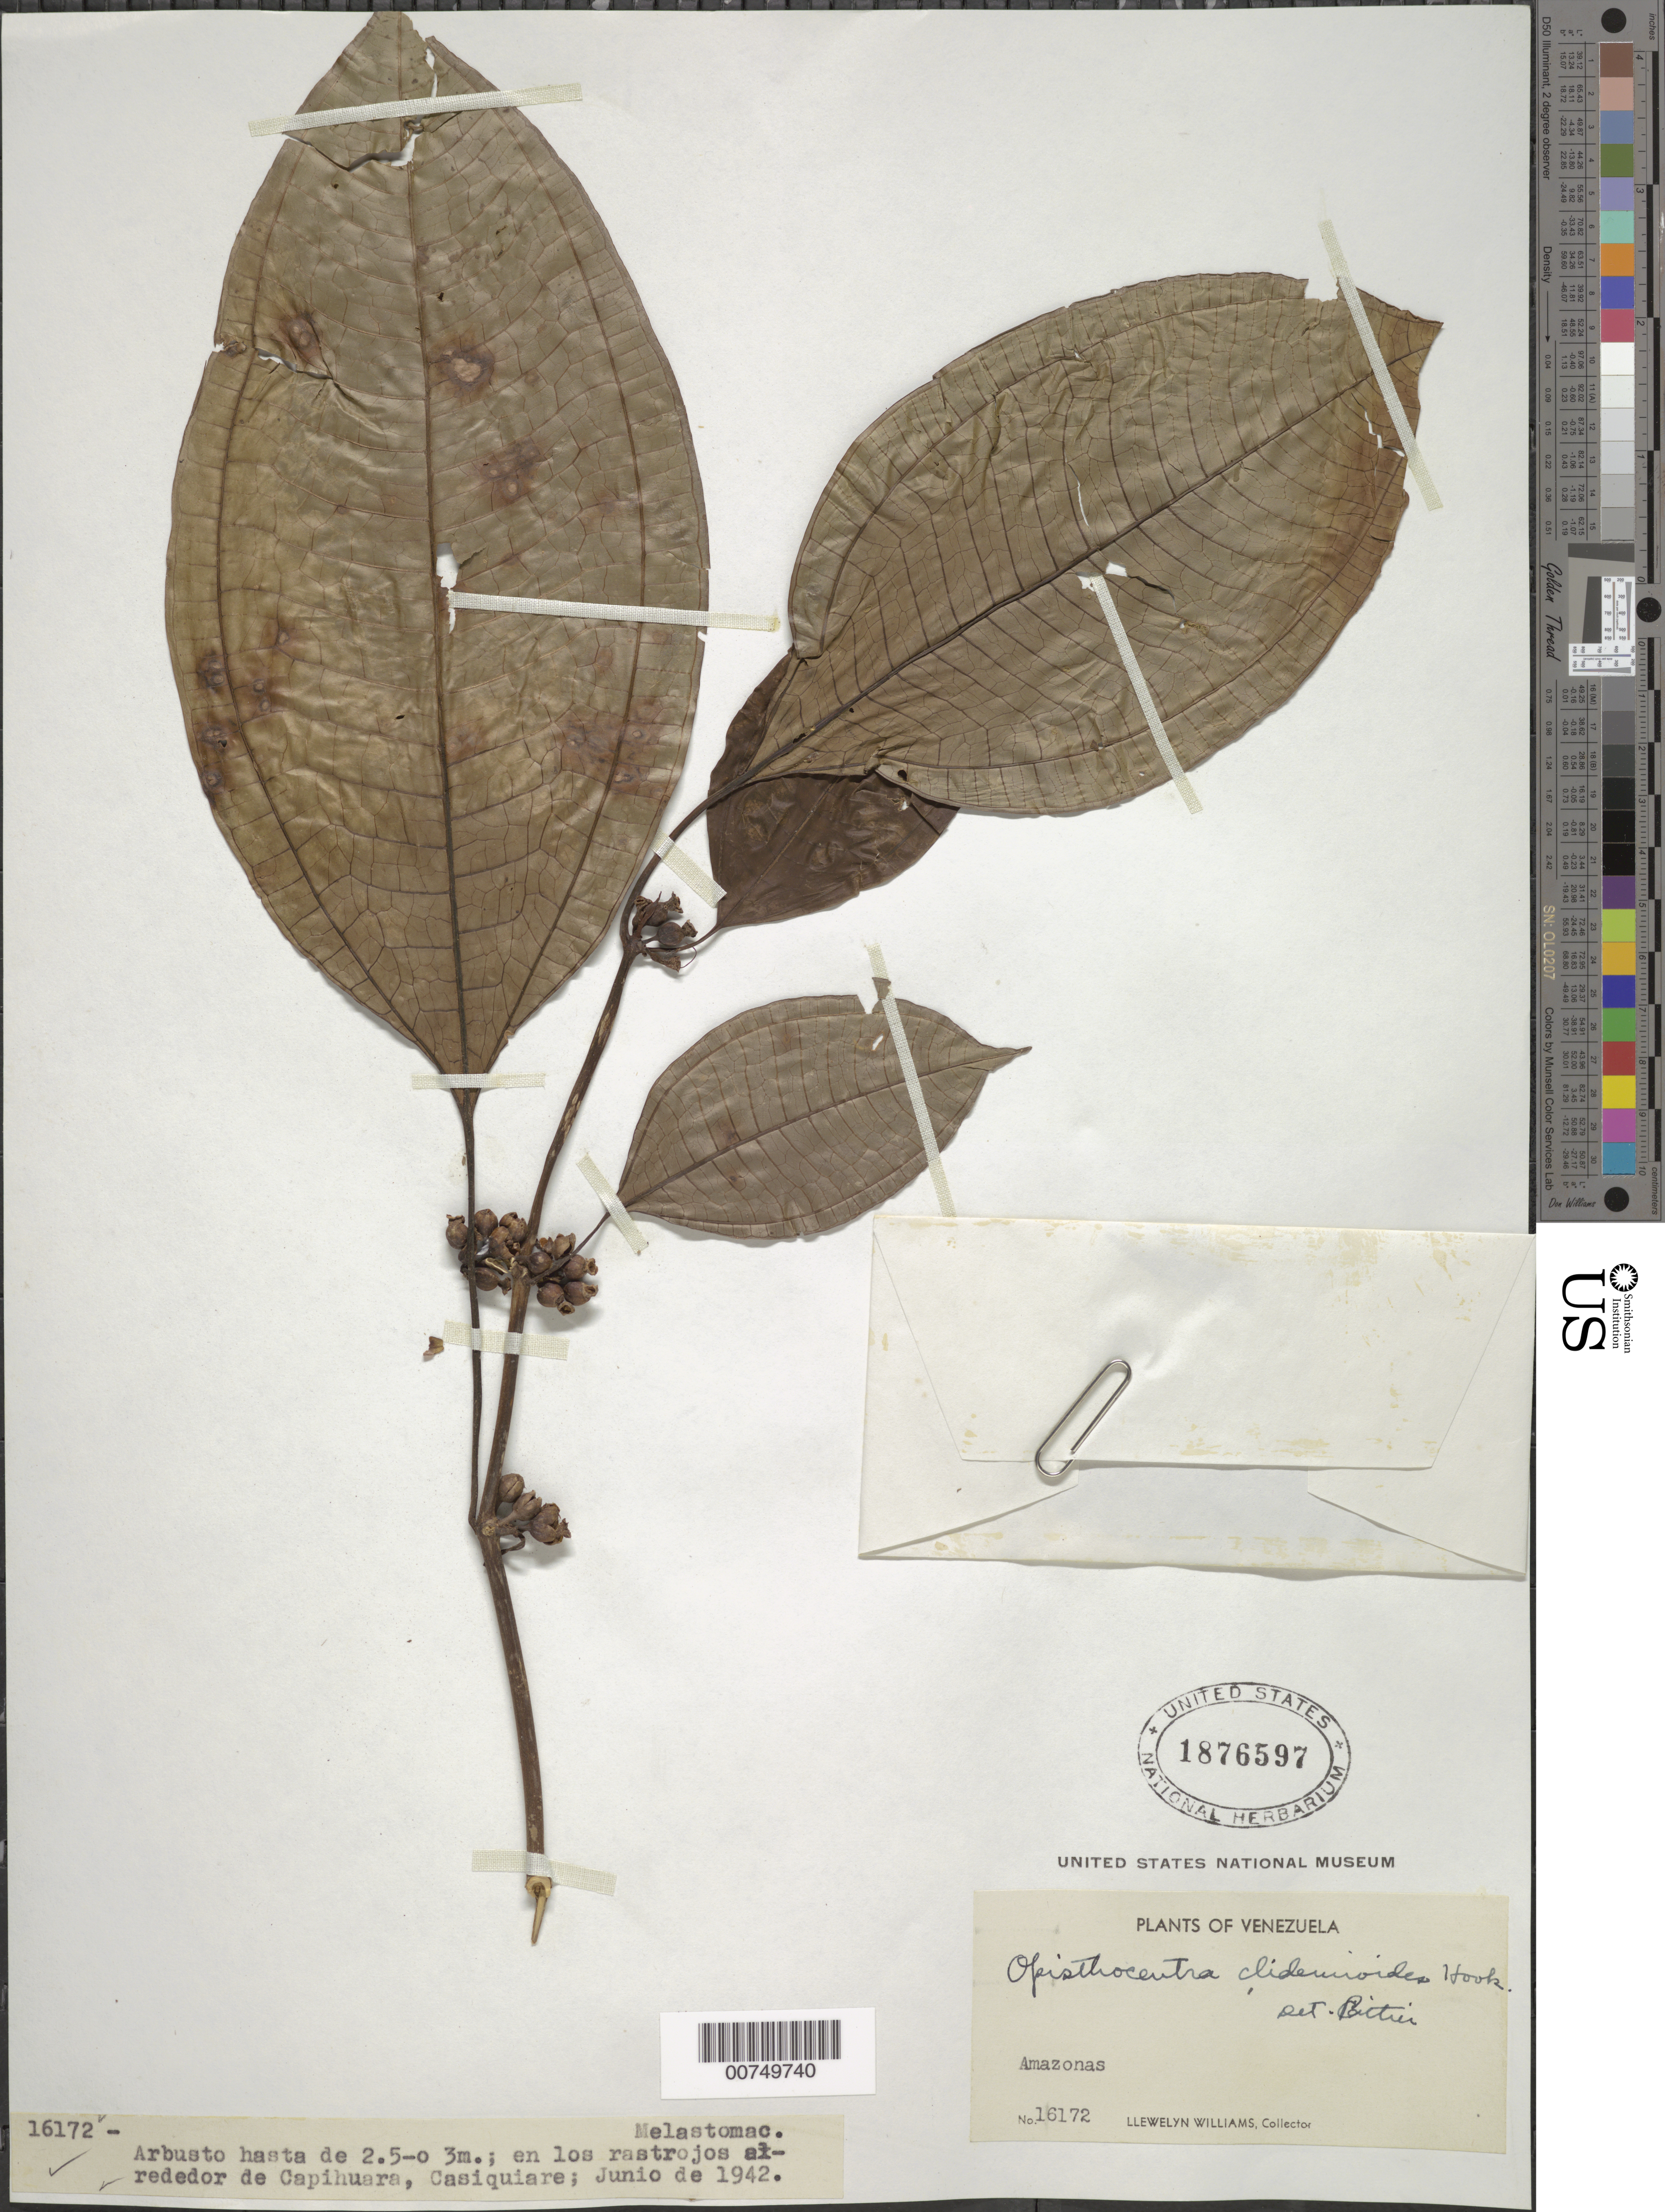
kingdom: Plantae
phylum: Tracheophyta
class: Magnoliopsida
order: Myrtales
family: Melastomataceae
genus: Opisthocentra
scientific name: Opisthocentra clidemioides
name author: Hook. f.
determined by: Pittier, Henri F.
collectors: Ll. Williams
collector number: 16172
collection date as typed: Jun-42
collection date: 1942-06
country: Venezuela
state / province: Amazonas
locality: Capihuara, Casiquiare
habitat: Rastrojos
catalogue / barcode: US 1876597